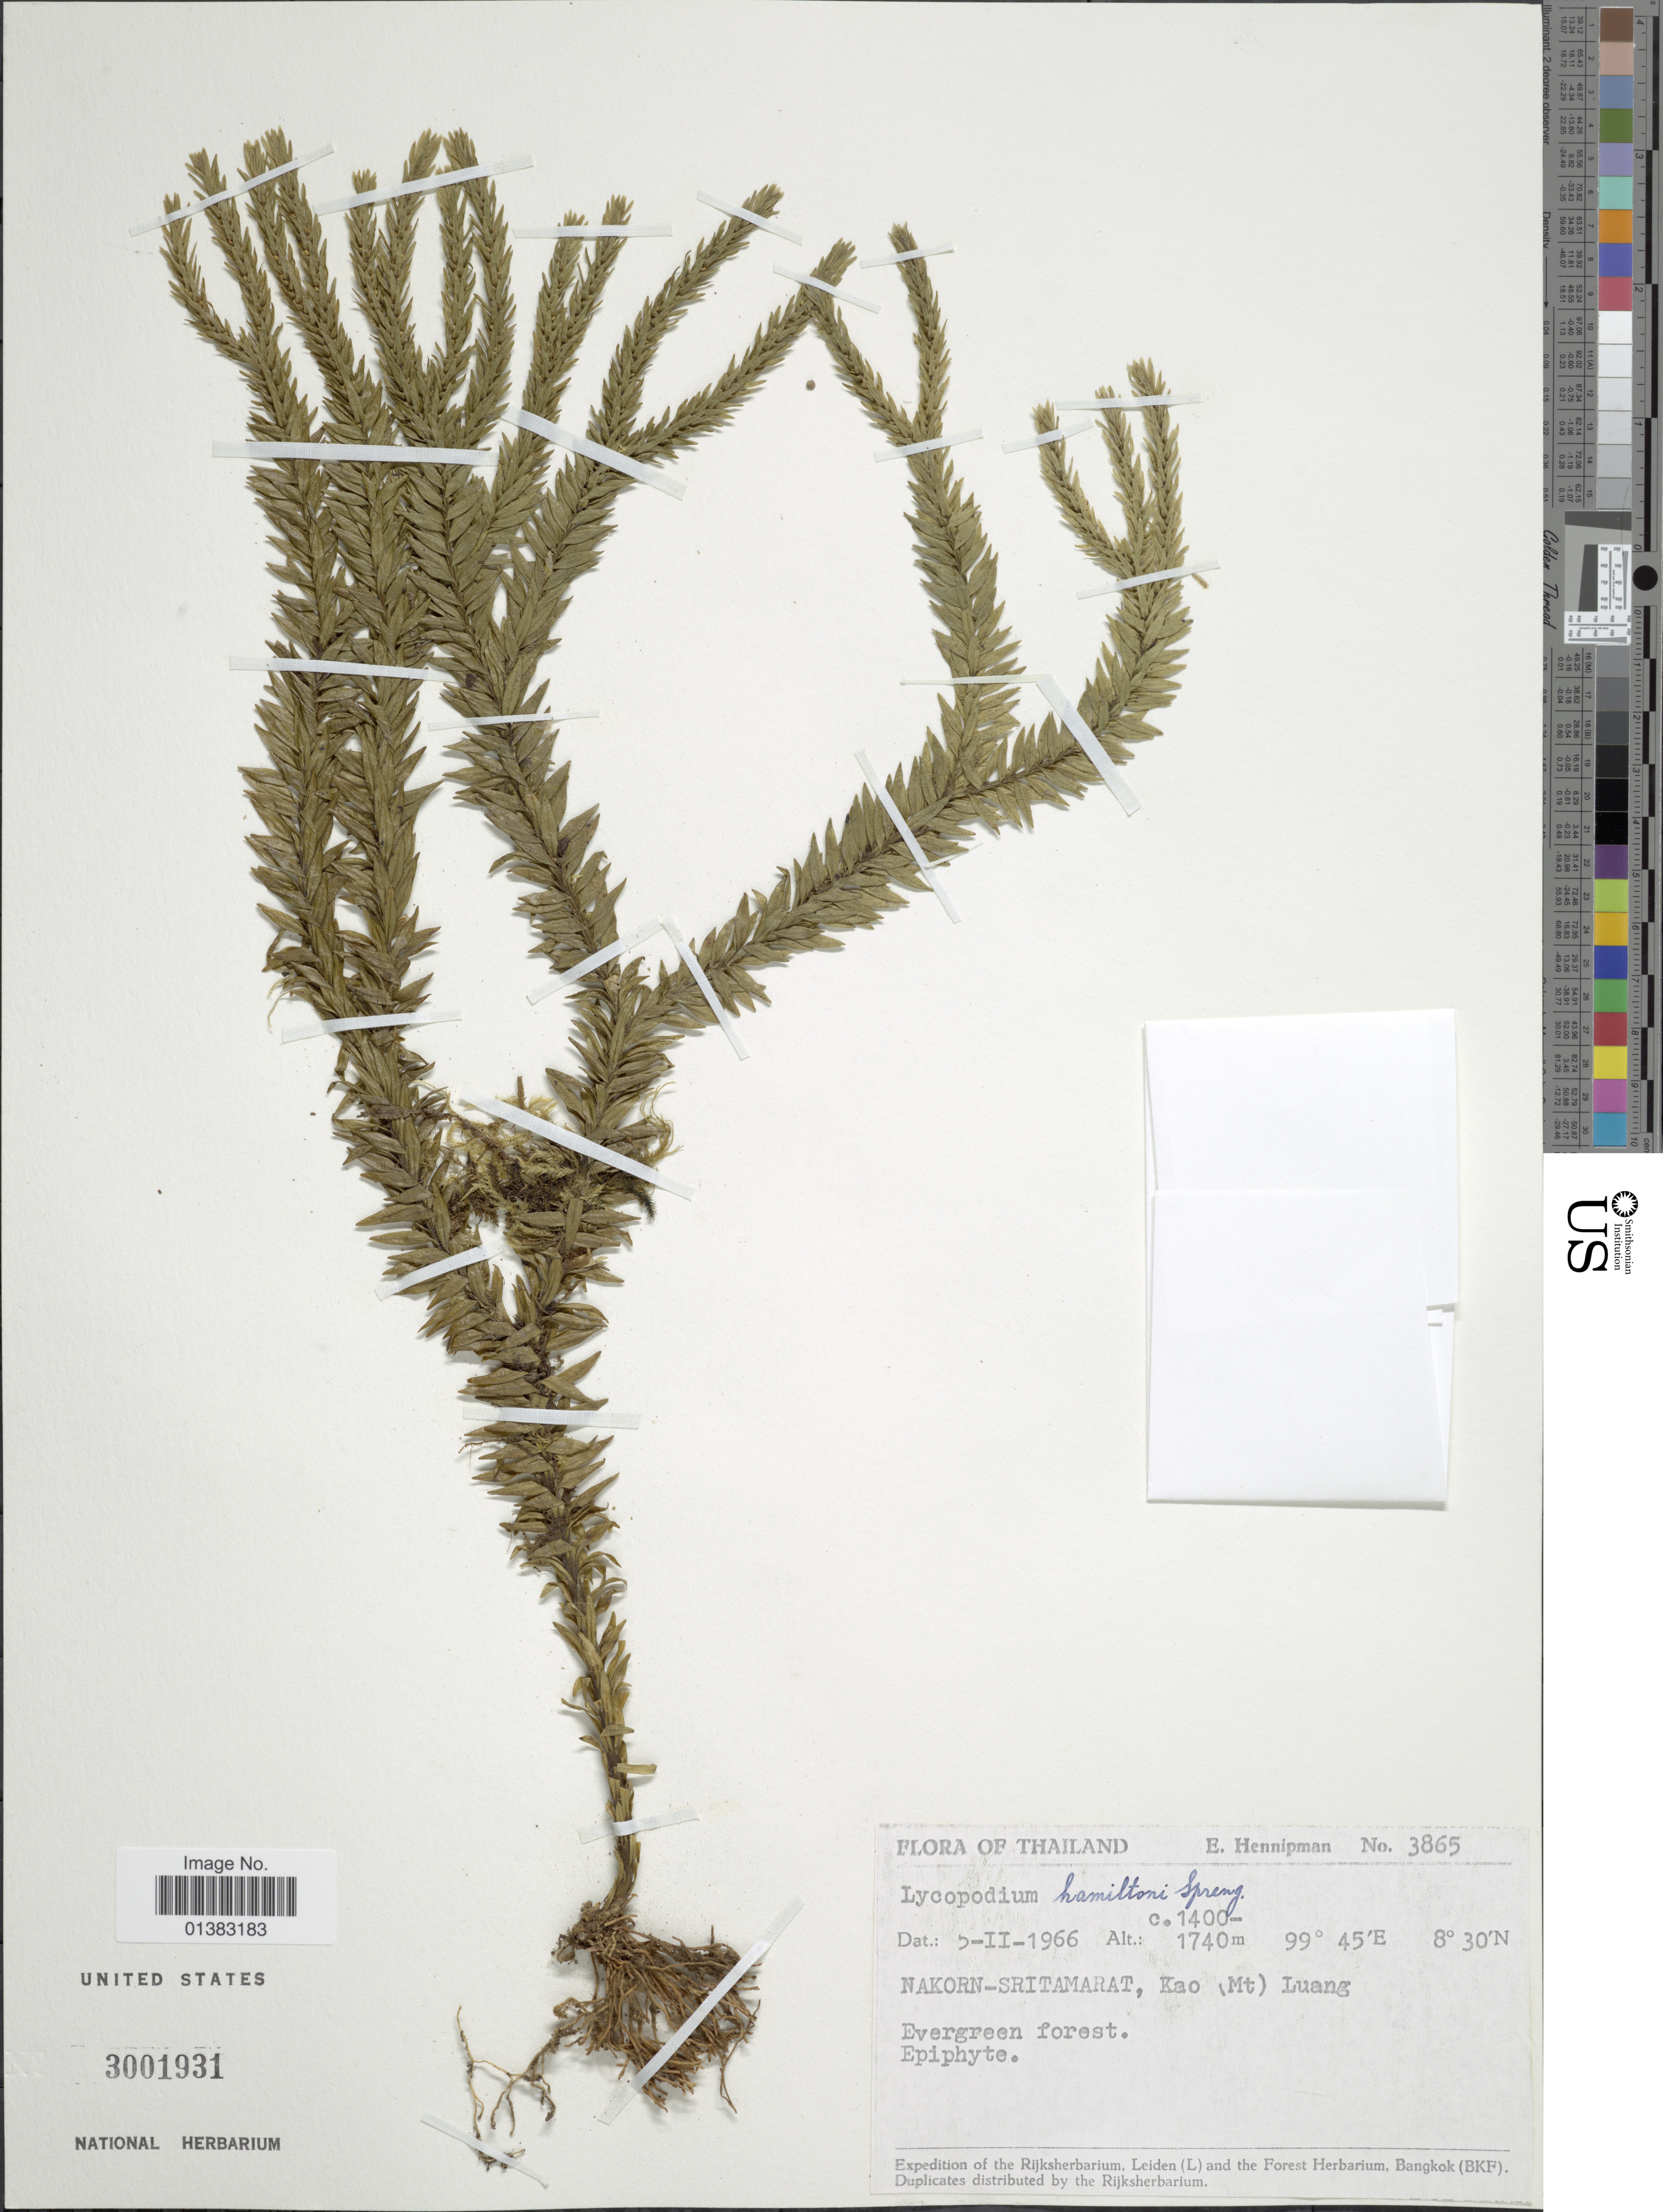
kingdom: Plantae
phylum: Tracheophyta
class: Lycopodiopsida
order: Lycopodiales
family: Lycopodiaceae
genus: Phlegmariurus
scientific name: Phlegmariurus fordii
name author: (Baker) Ching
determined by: Field, A. R.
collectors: E. Hennipman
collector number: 3865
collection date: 1966-02-05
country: Thailand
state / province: Nakhon Si Thammarat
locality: Nakorn-Sritamarat, Kao (Mt) Luang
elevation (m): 1400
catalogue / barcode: US 3001931